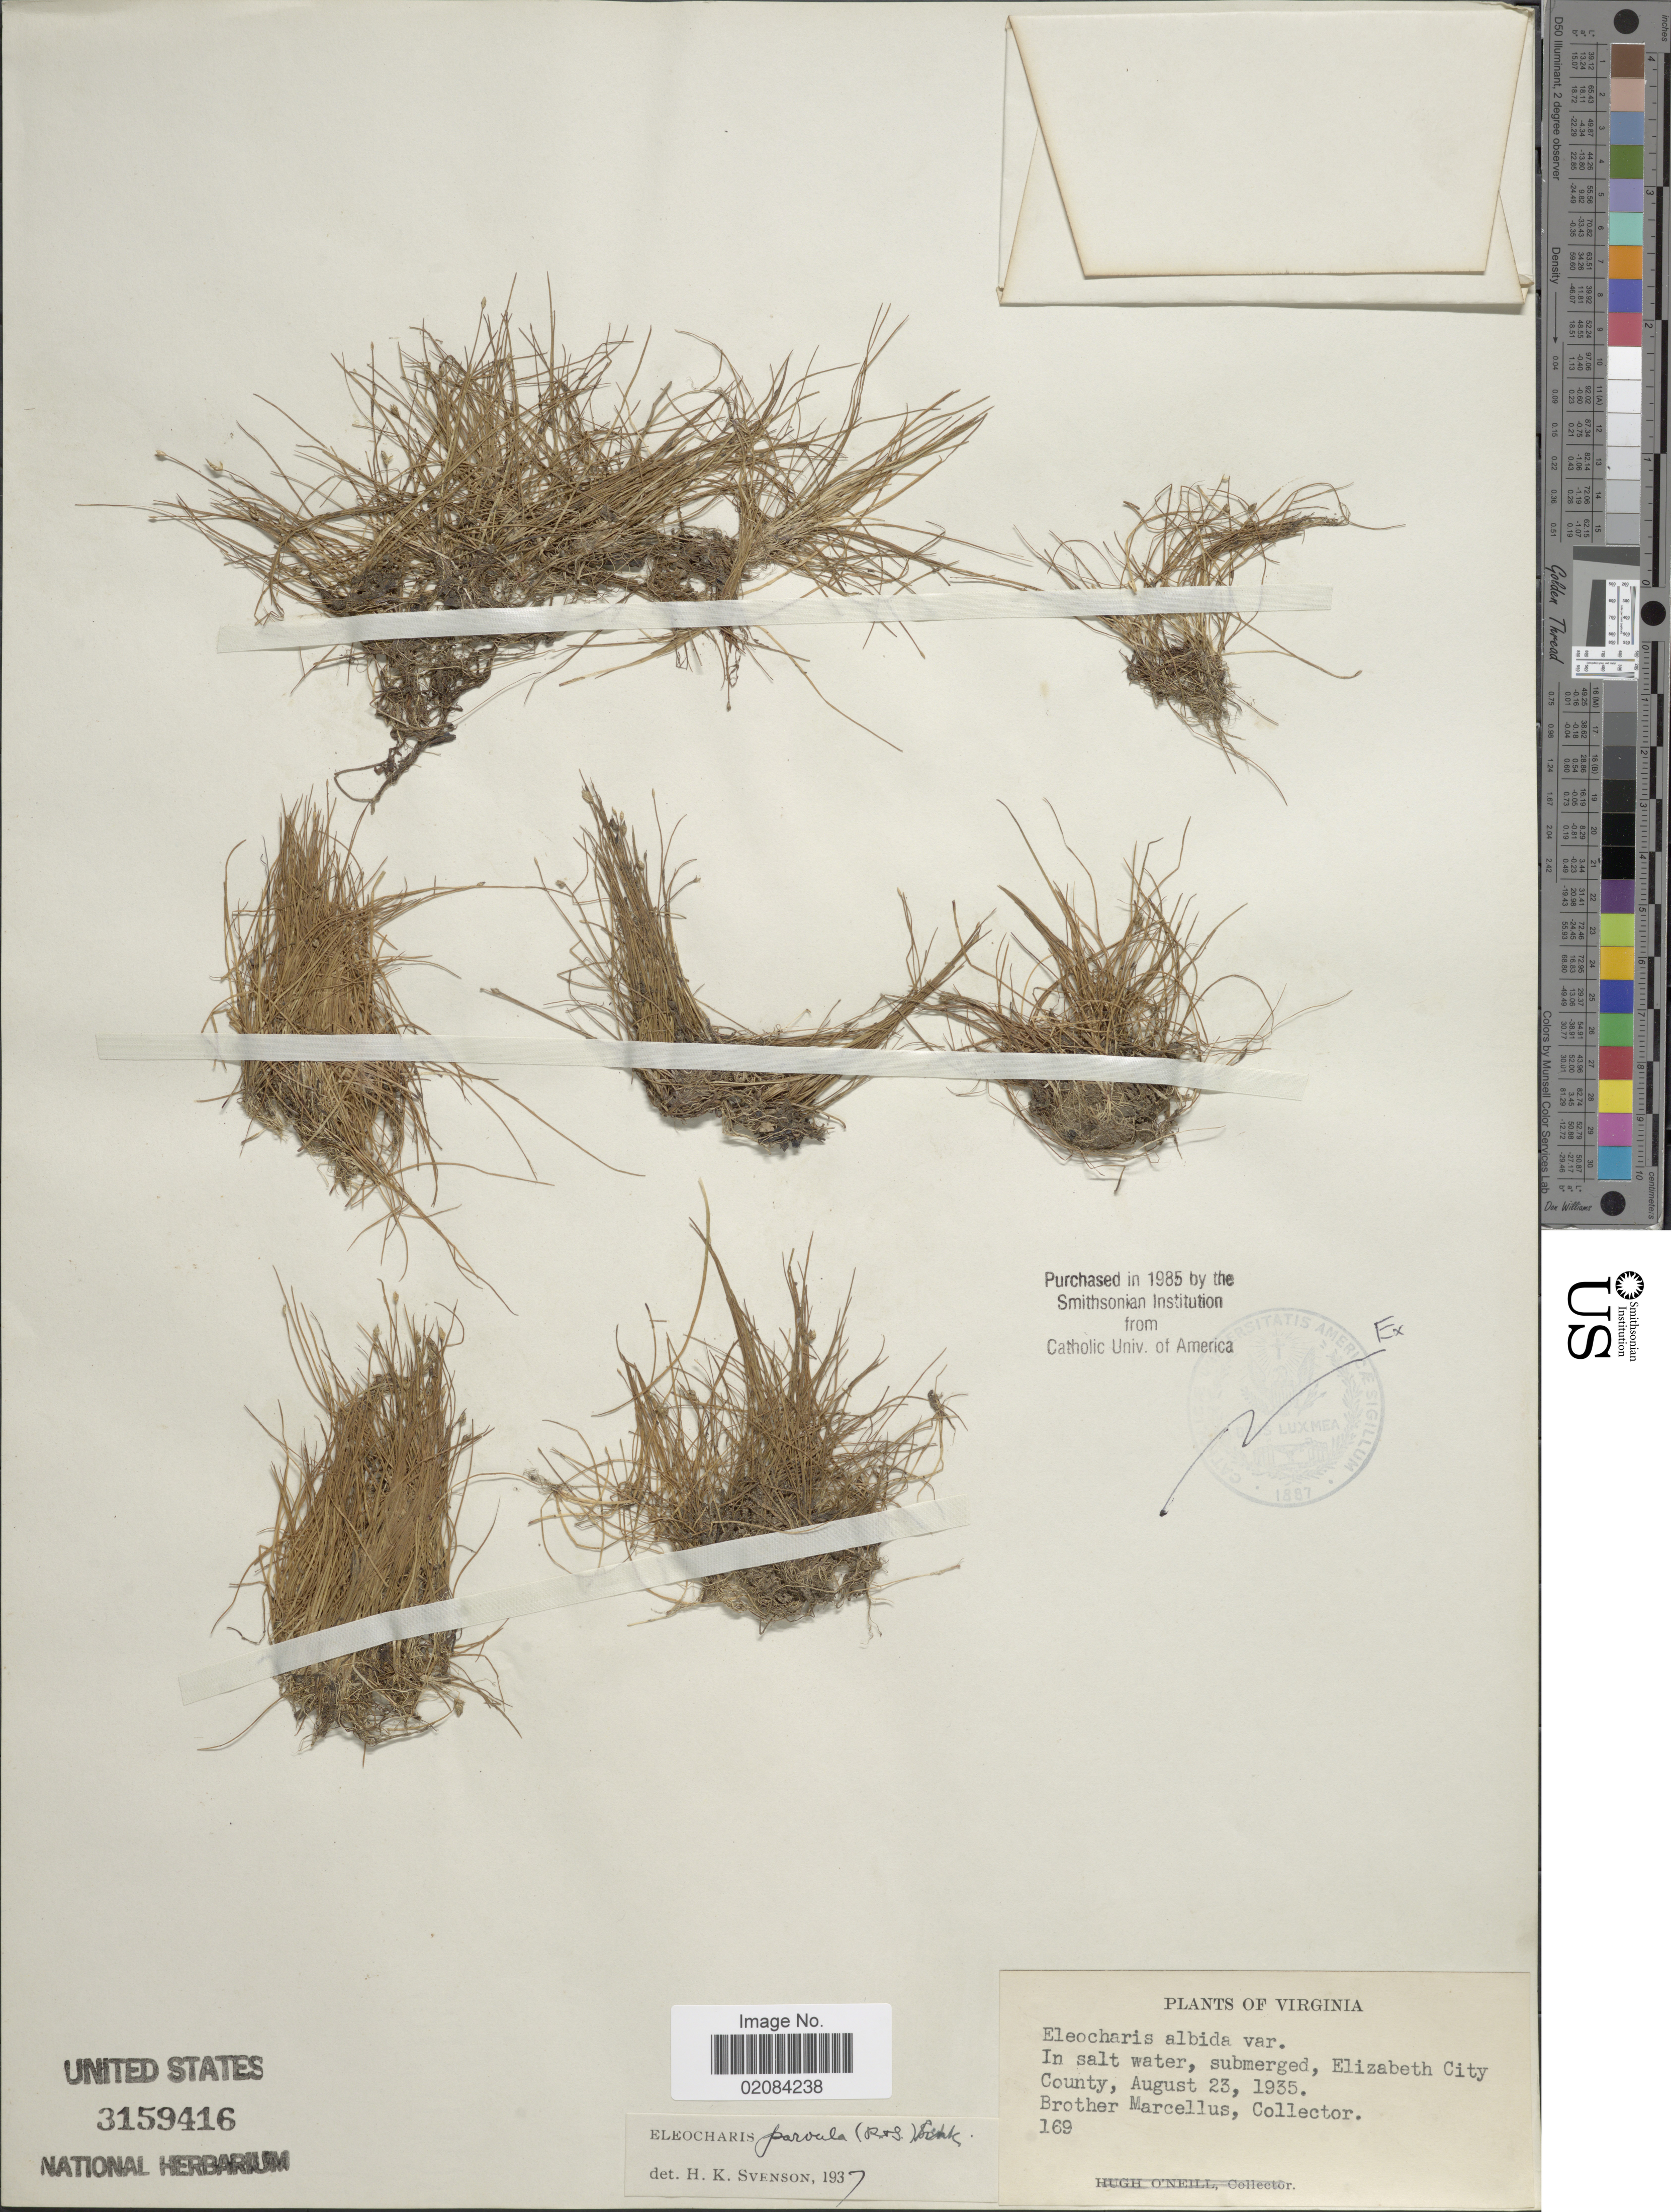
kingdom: Plantae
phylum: Tracheophyta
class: Liliopsida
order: Poales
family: Cyperaceae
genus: Eleocharis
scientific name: Eleocharis parvula var. anachaeta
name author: (Torr.) Svenson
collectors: Marcellus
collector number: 169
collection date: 1935-08-23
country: United States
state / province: Virginia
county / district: City of Hampton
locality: Virginia, In salt water, submerged, Elizabeth City County (=historic county name).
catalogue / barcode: US 3159416